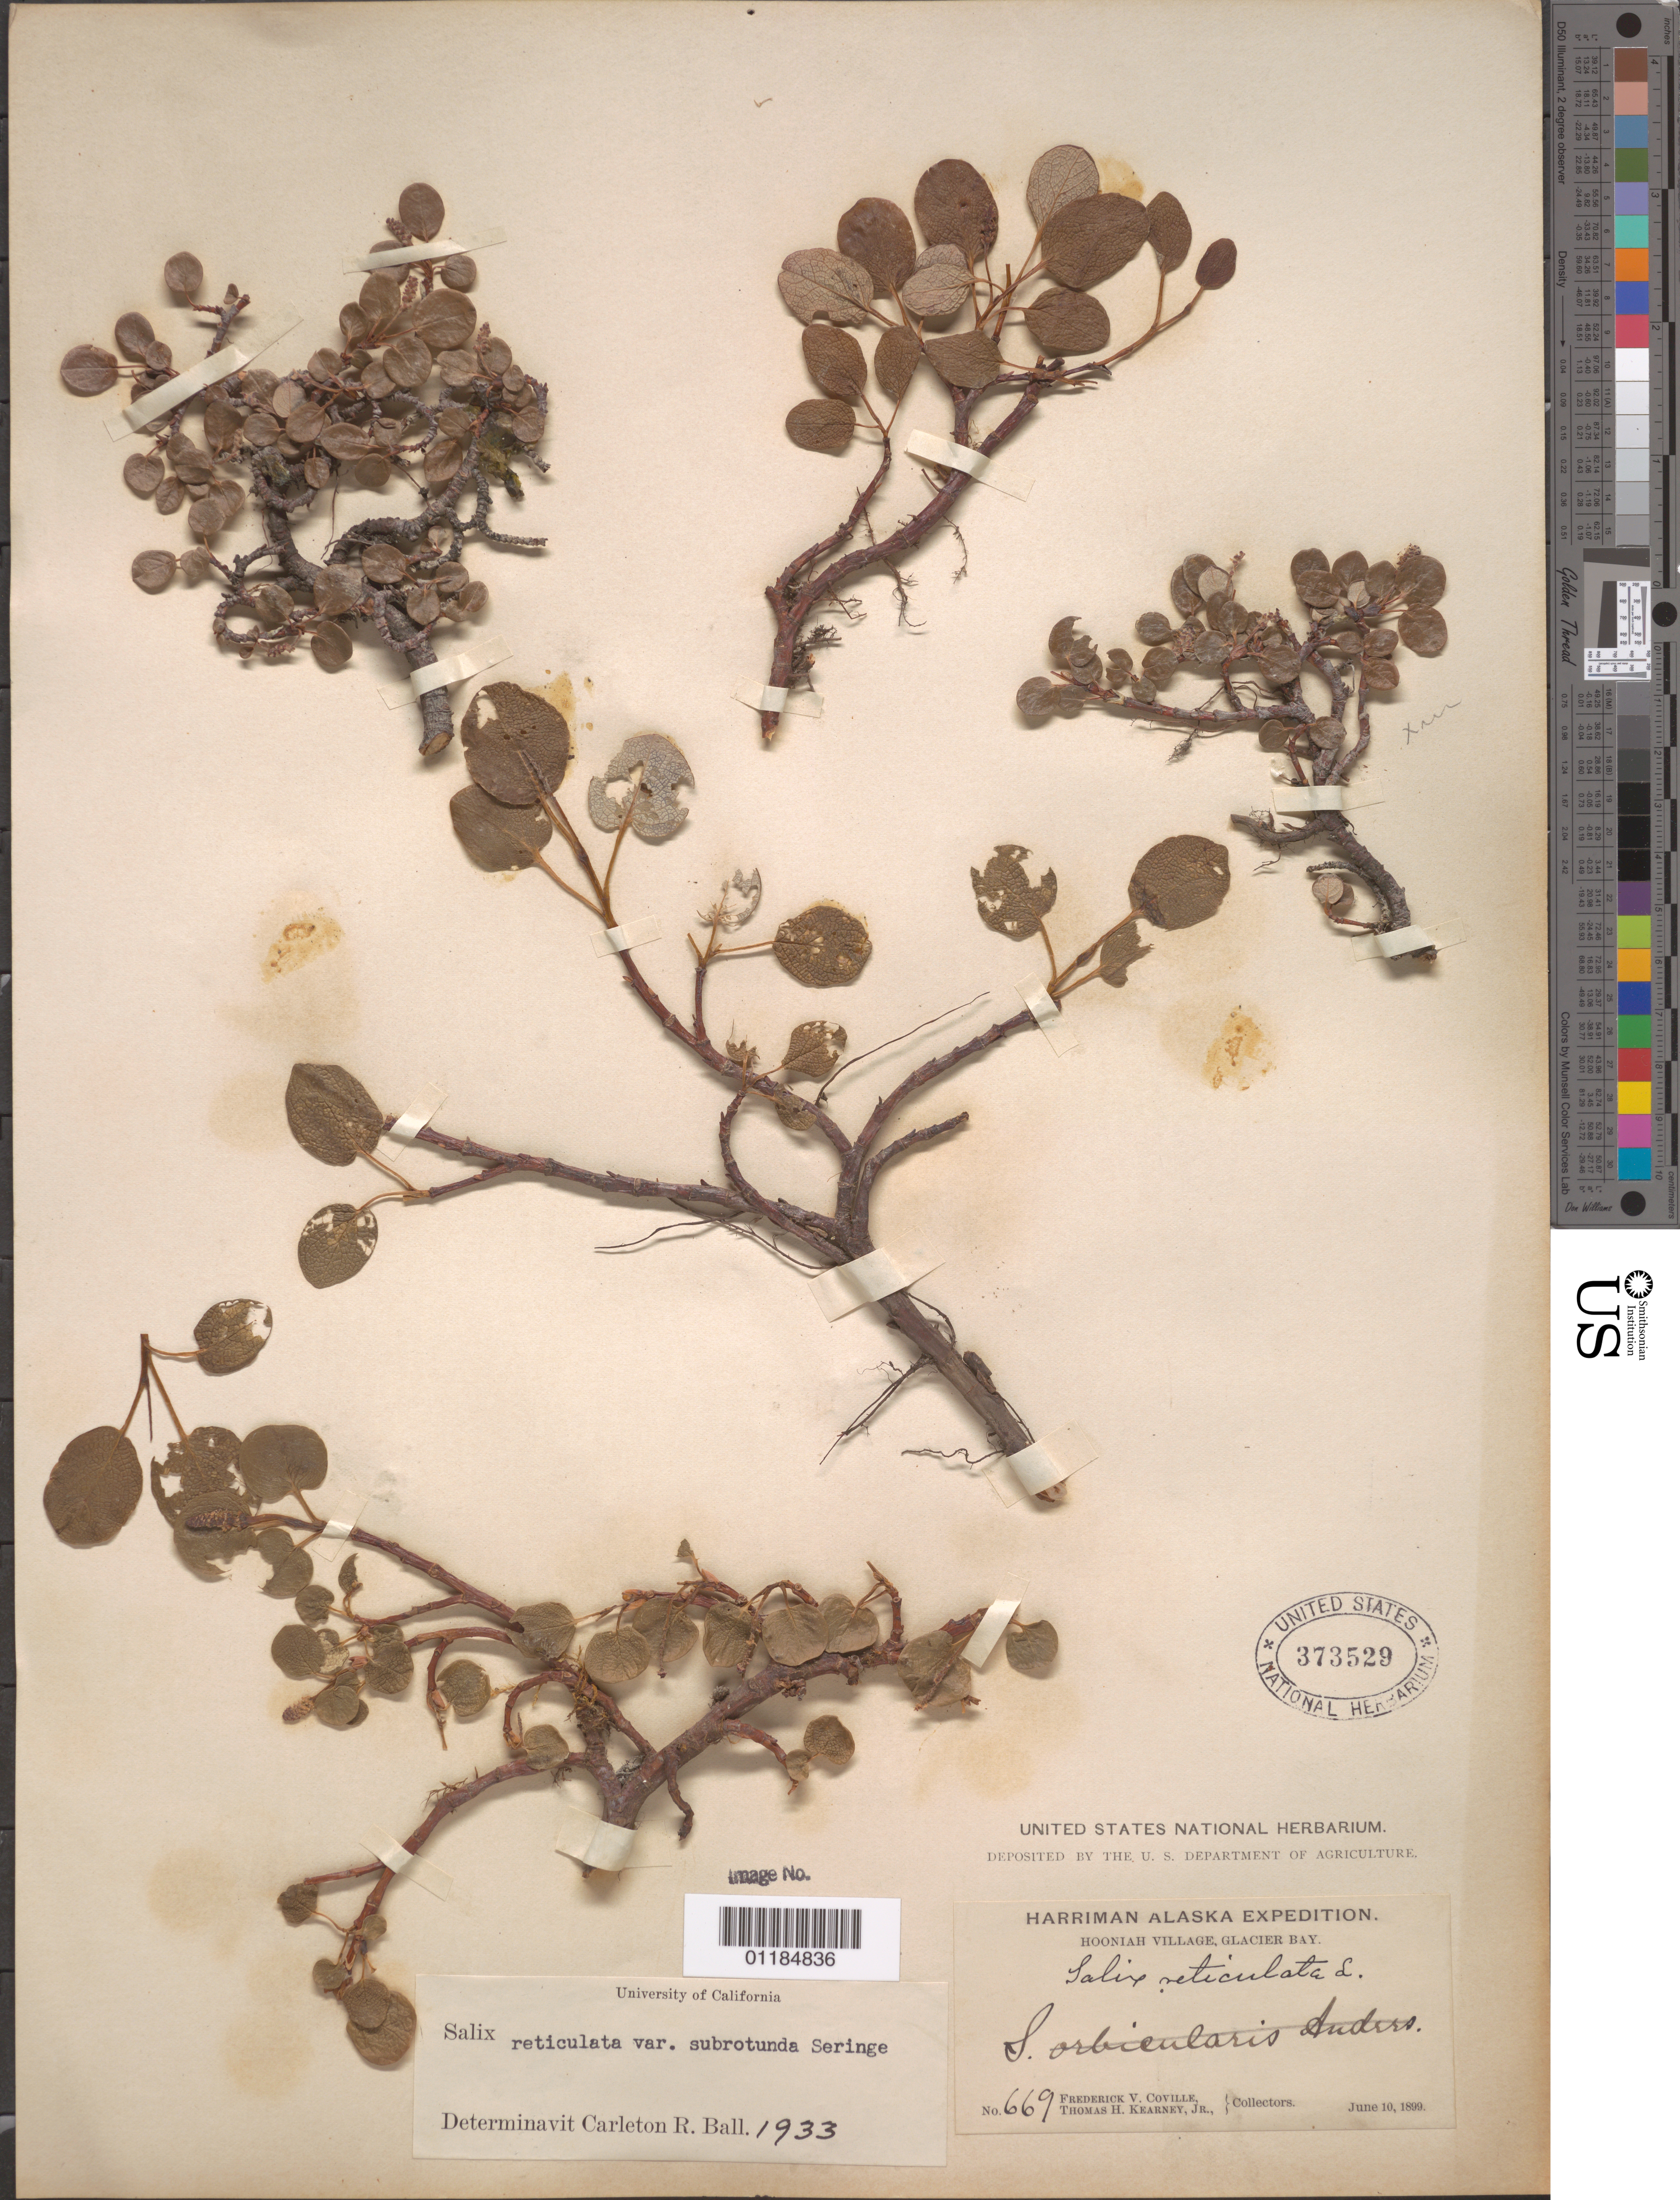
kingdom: Plantae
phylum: Tracheophyta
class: Magnoliopsida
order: Malpighiales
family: Salicaceae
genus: Salix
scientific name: Salix reticulata var. subrotunda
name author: Ser.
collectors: F. V. Coville & T. H. Kearney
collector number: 669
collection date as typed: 10 Jun 1899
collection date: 1899-06-10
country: United States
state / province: Alaska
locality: Hooniah Village, Glacier Bay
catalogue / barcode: US 373529